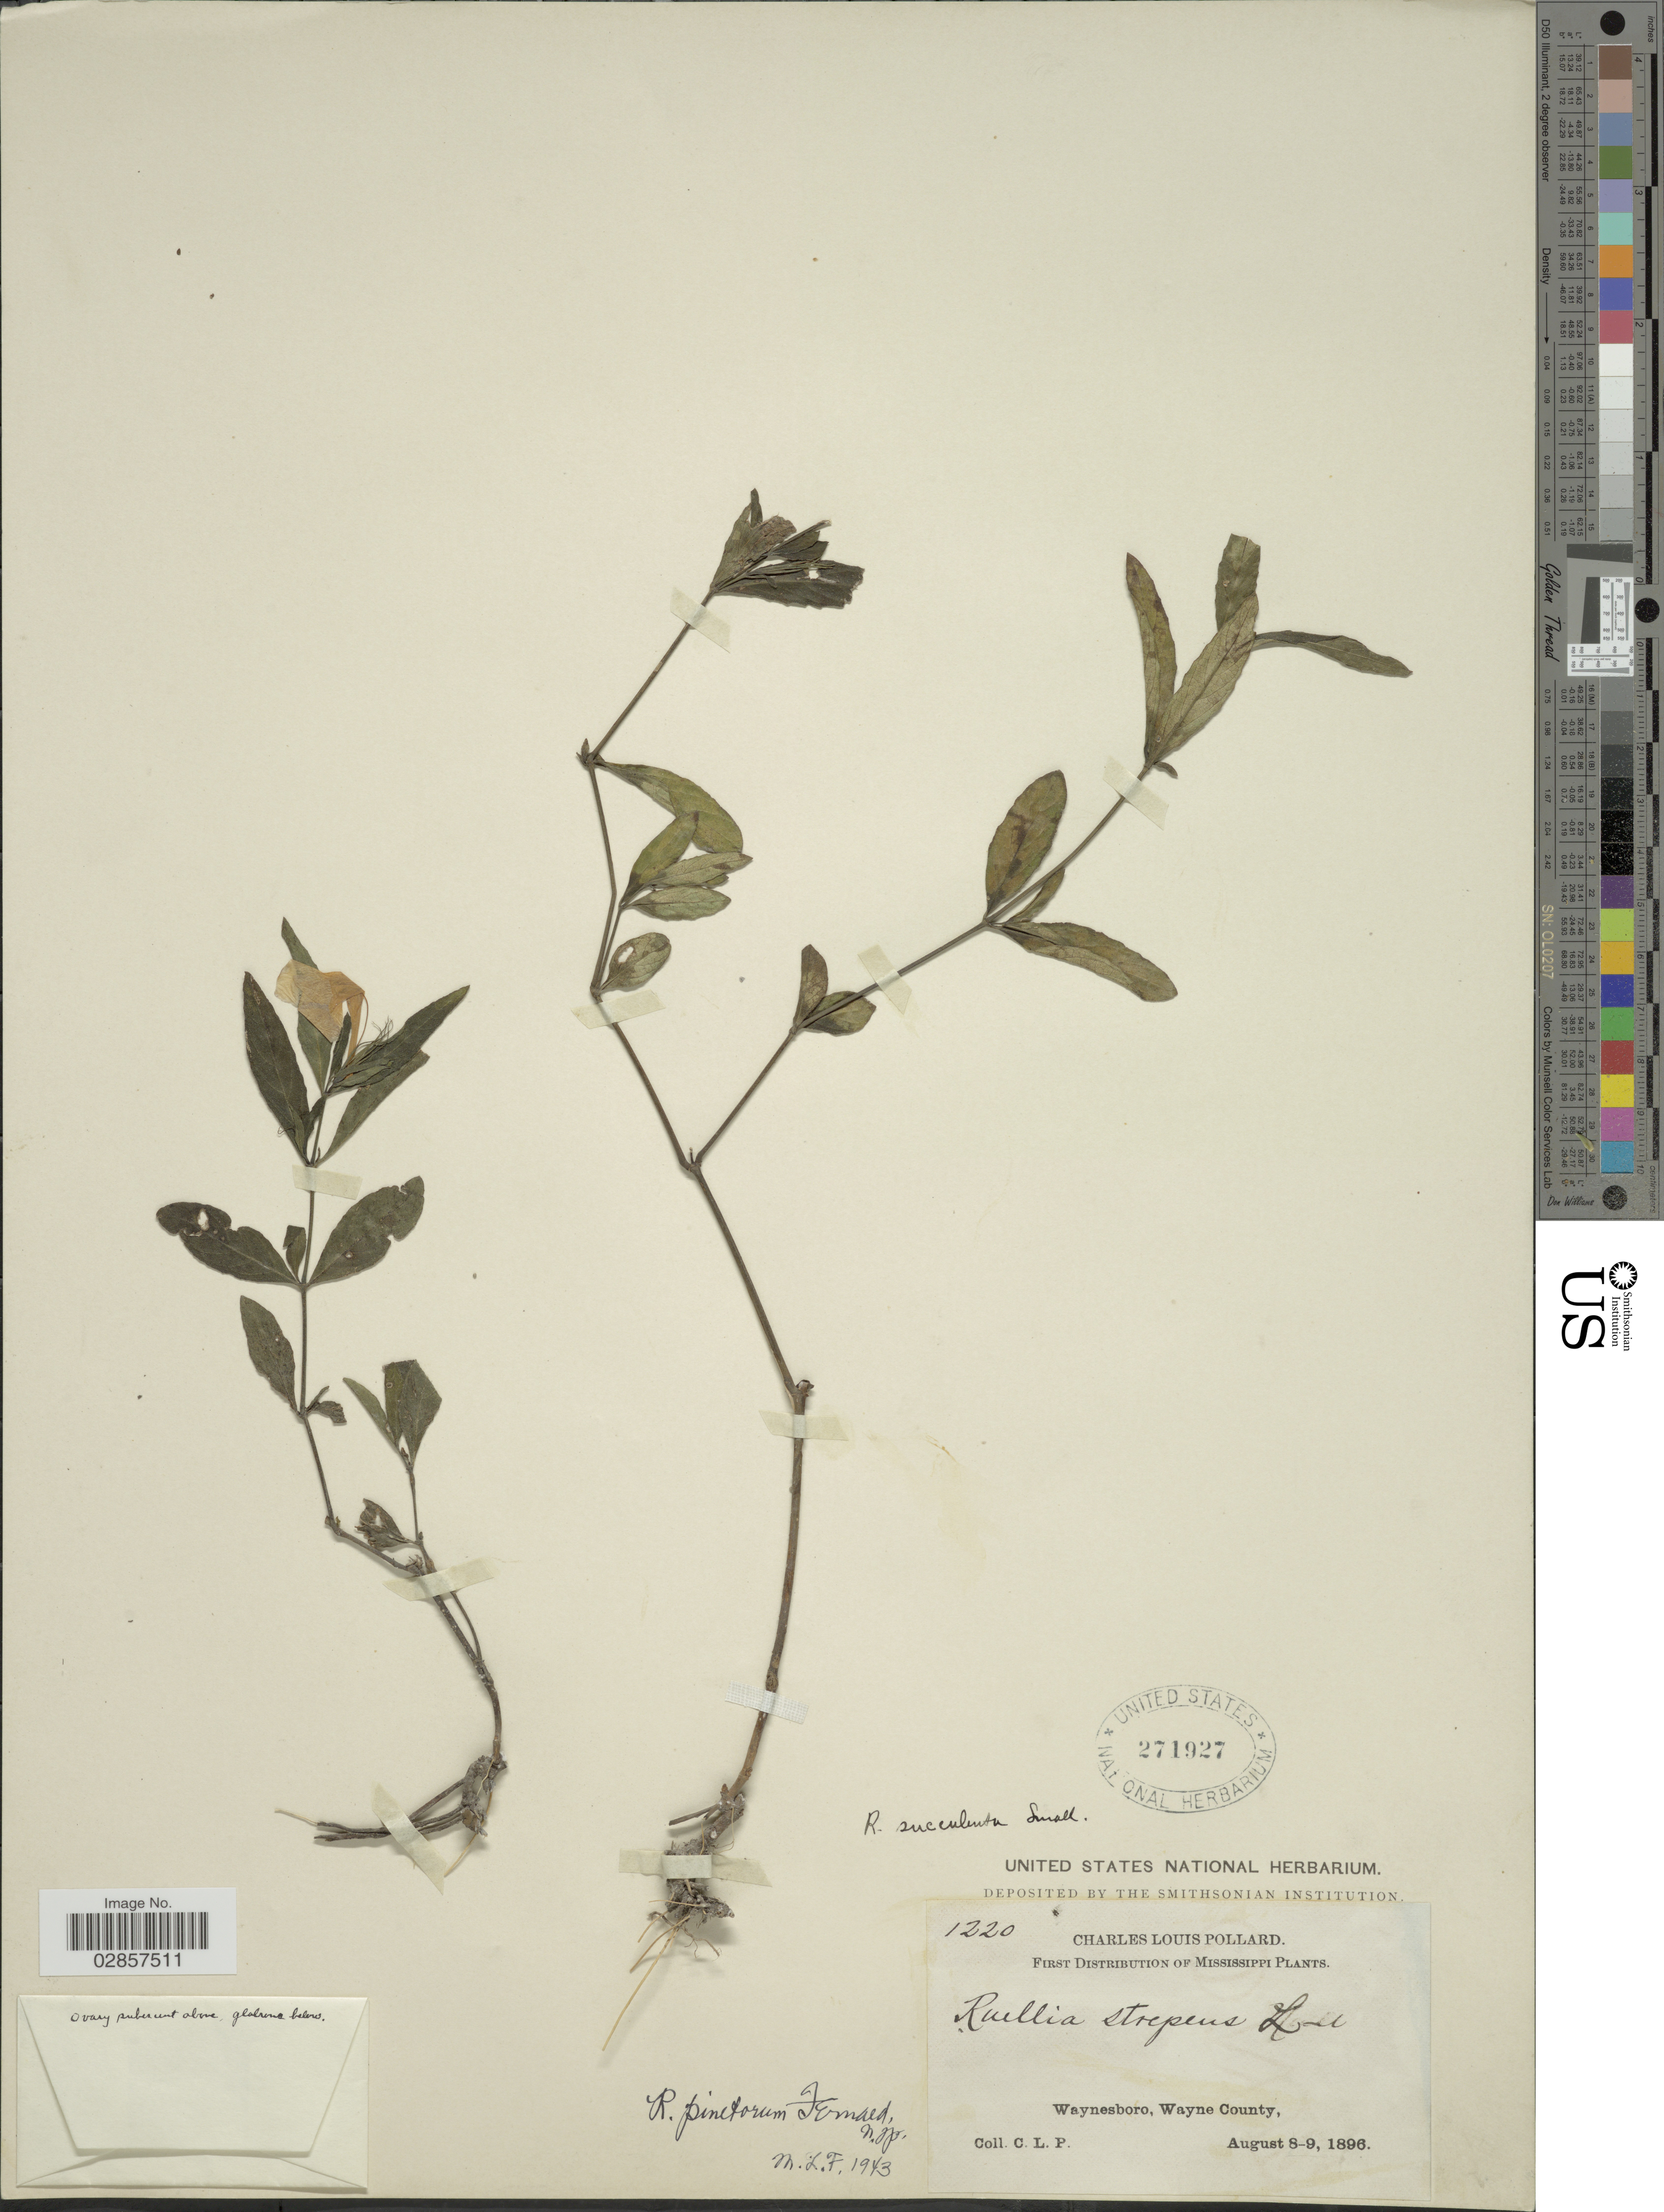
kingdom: Plantae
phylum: Tracheophyta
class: Magnoliopsida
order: Lamiales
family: Acanthaceae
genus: Ruellia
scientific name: Ruellia pinetorum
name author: Fernald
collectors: C. L. Pollard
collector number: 1220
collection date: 1896-08-08/1896-08-09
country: United States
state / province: Mississippi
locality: Waynesboro, Wayne County.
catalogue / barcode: US 271927